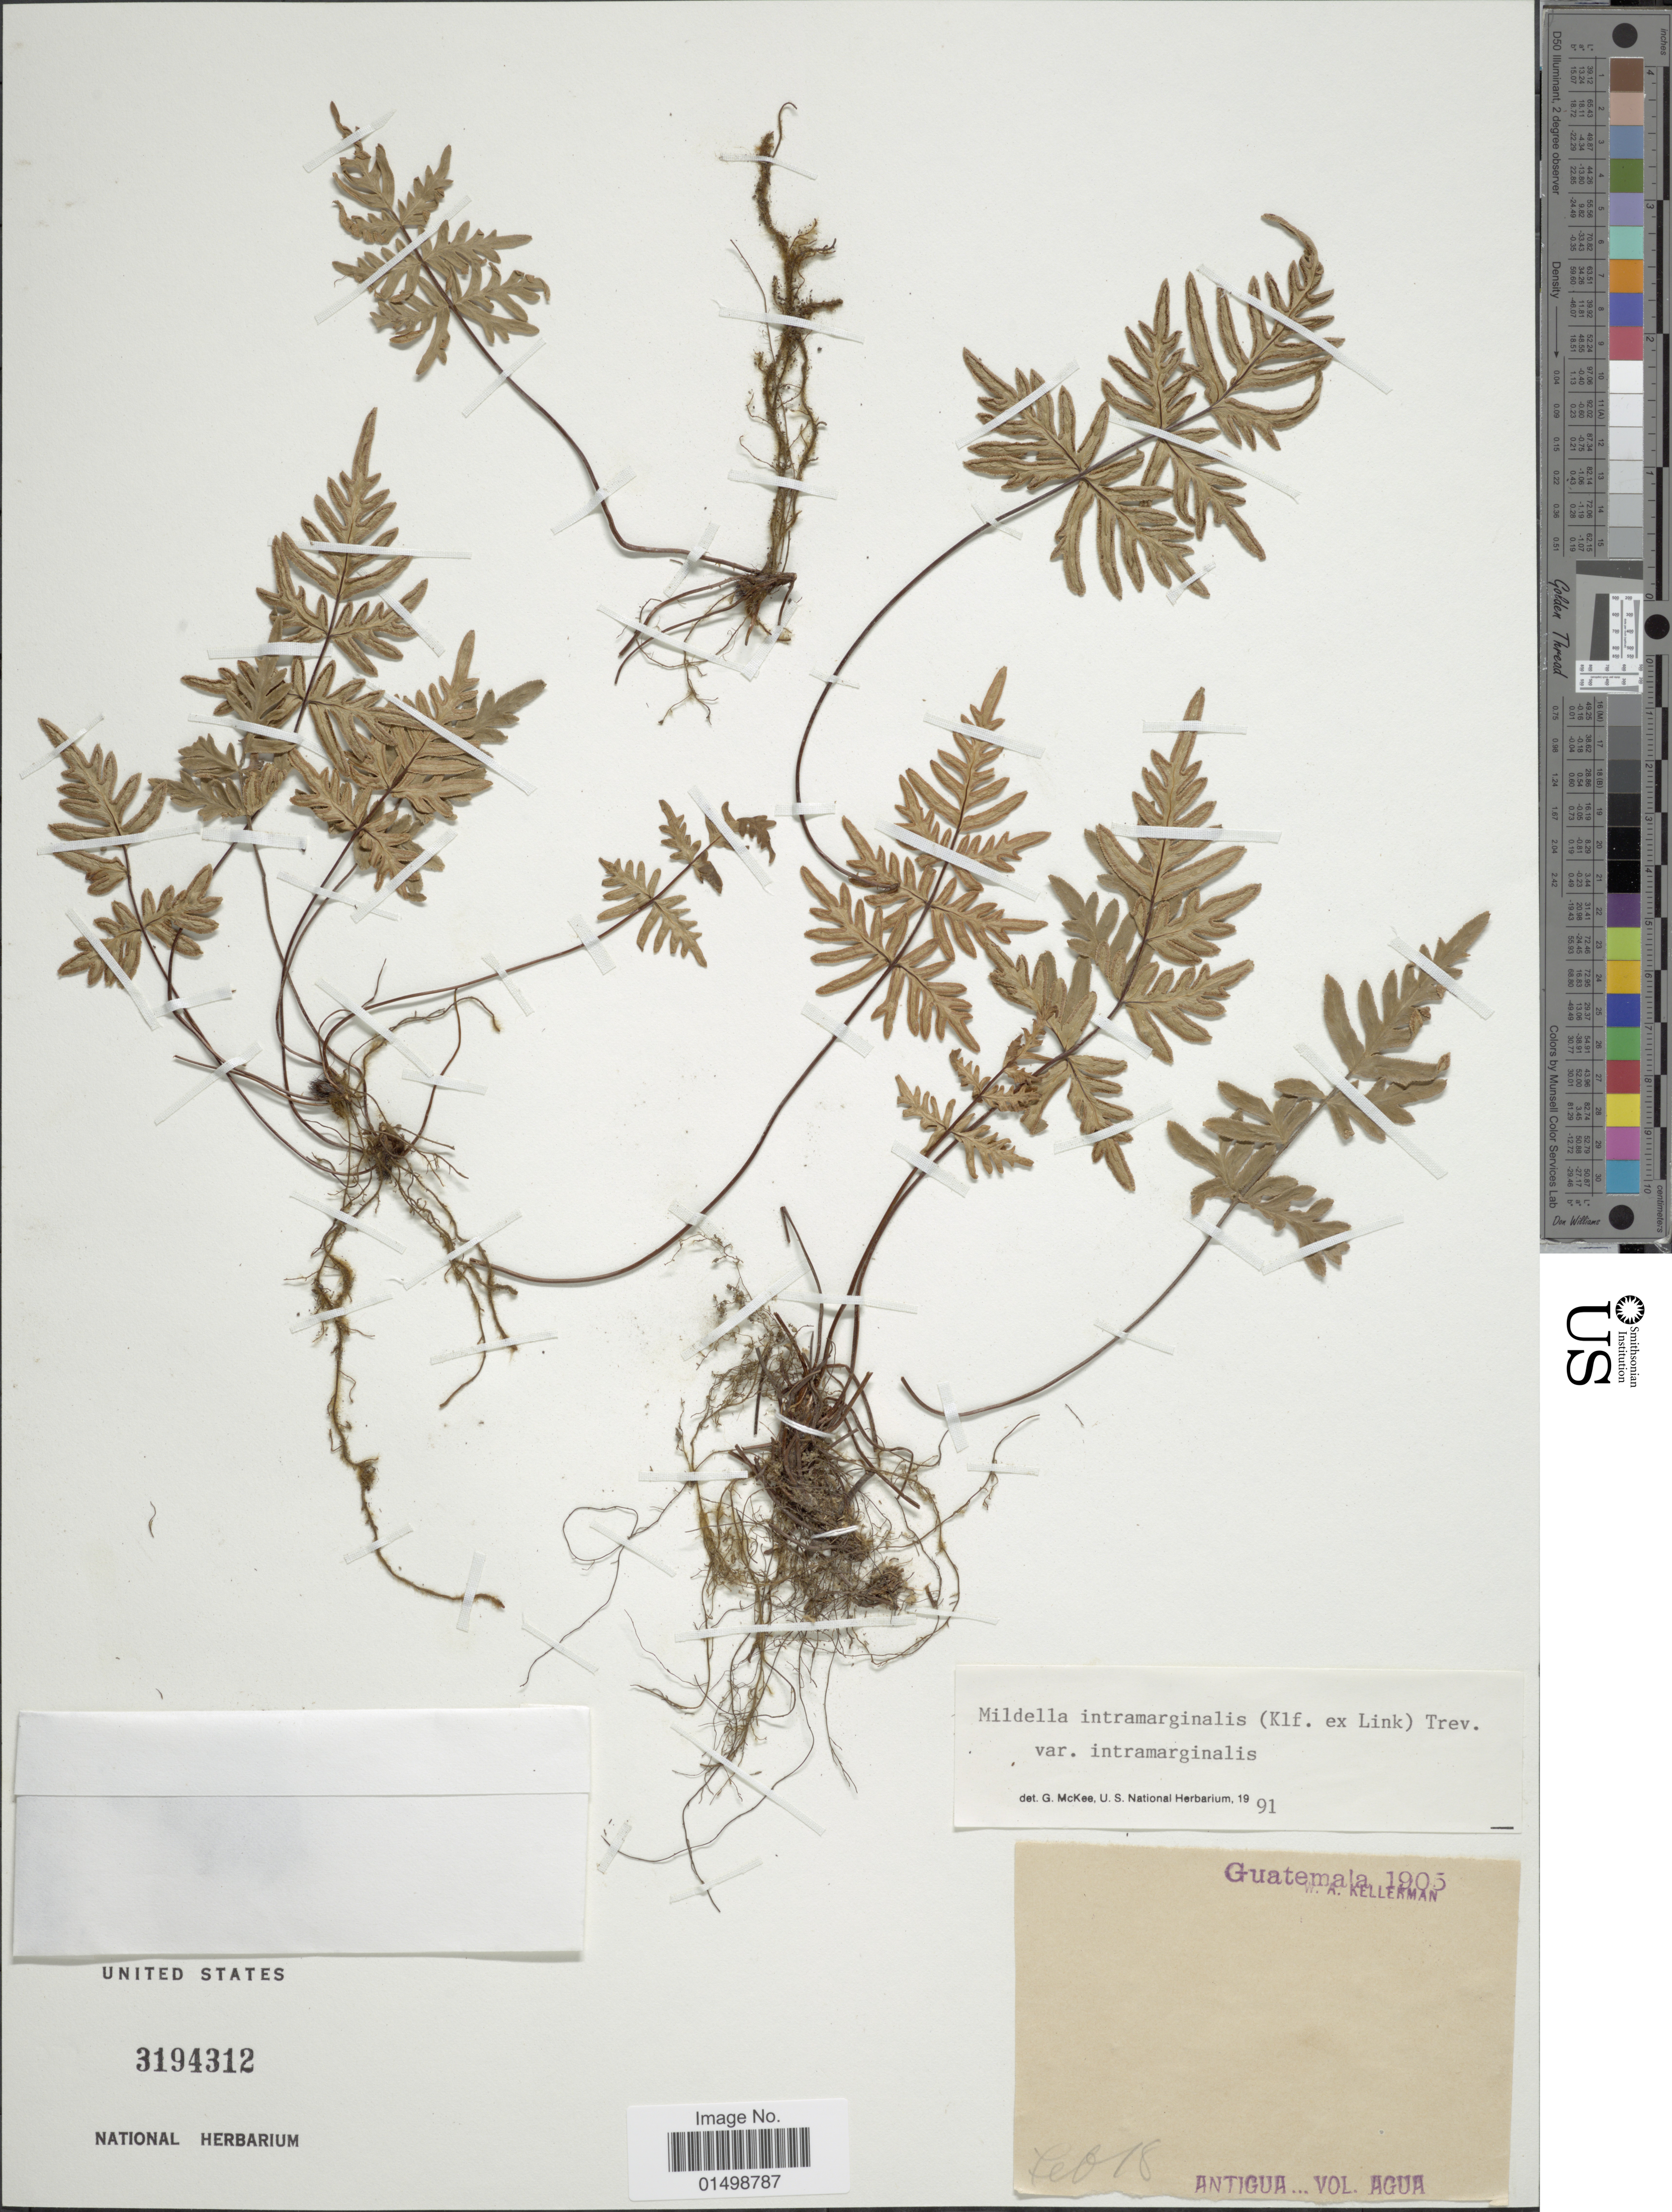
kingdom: Plantae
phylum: Tracheophyta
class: Polypodiopsida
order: Polypodiales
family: Pteridaceae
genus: Cheilanthes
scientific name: Cheilanthes intramarginalis var. intramarginalis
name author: (Kaulf.) Hook.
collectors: W. Kellerman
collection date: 1905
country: Guatemala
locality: Antigua...vol. Agua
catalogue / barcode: US 3194312